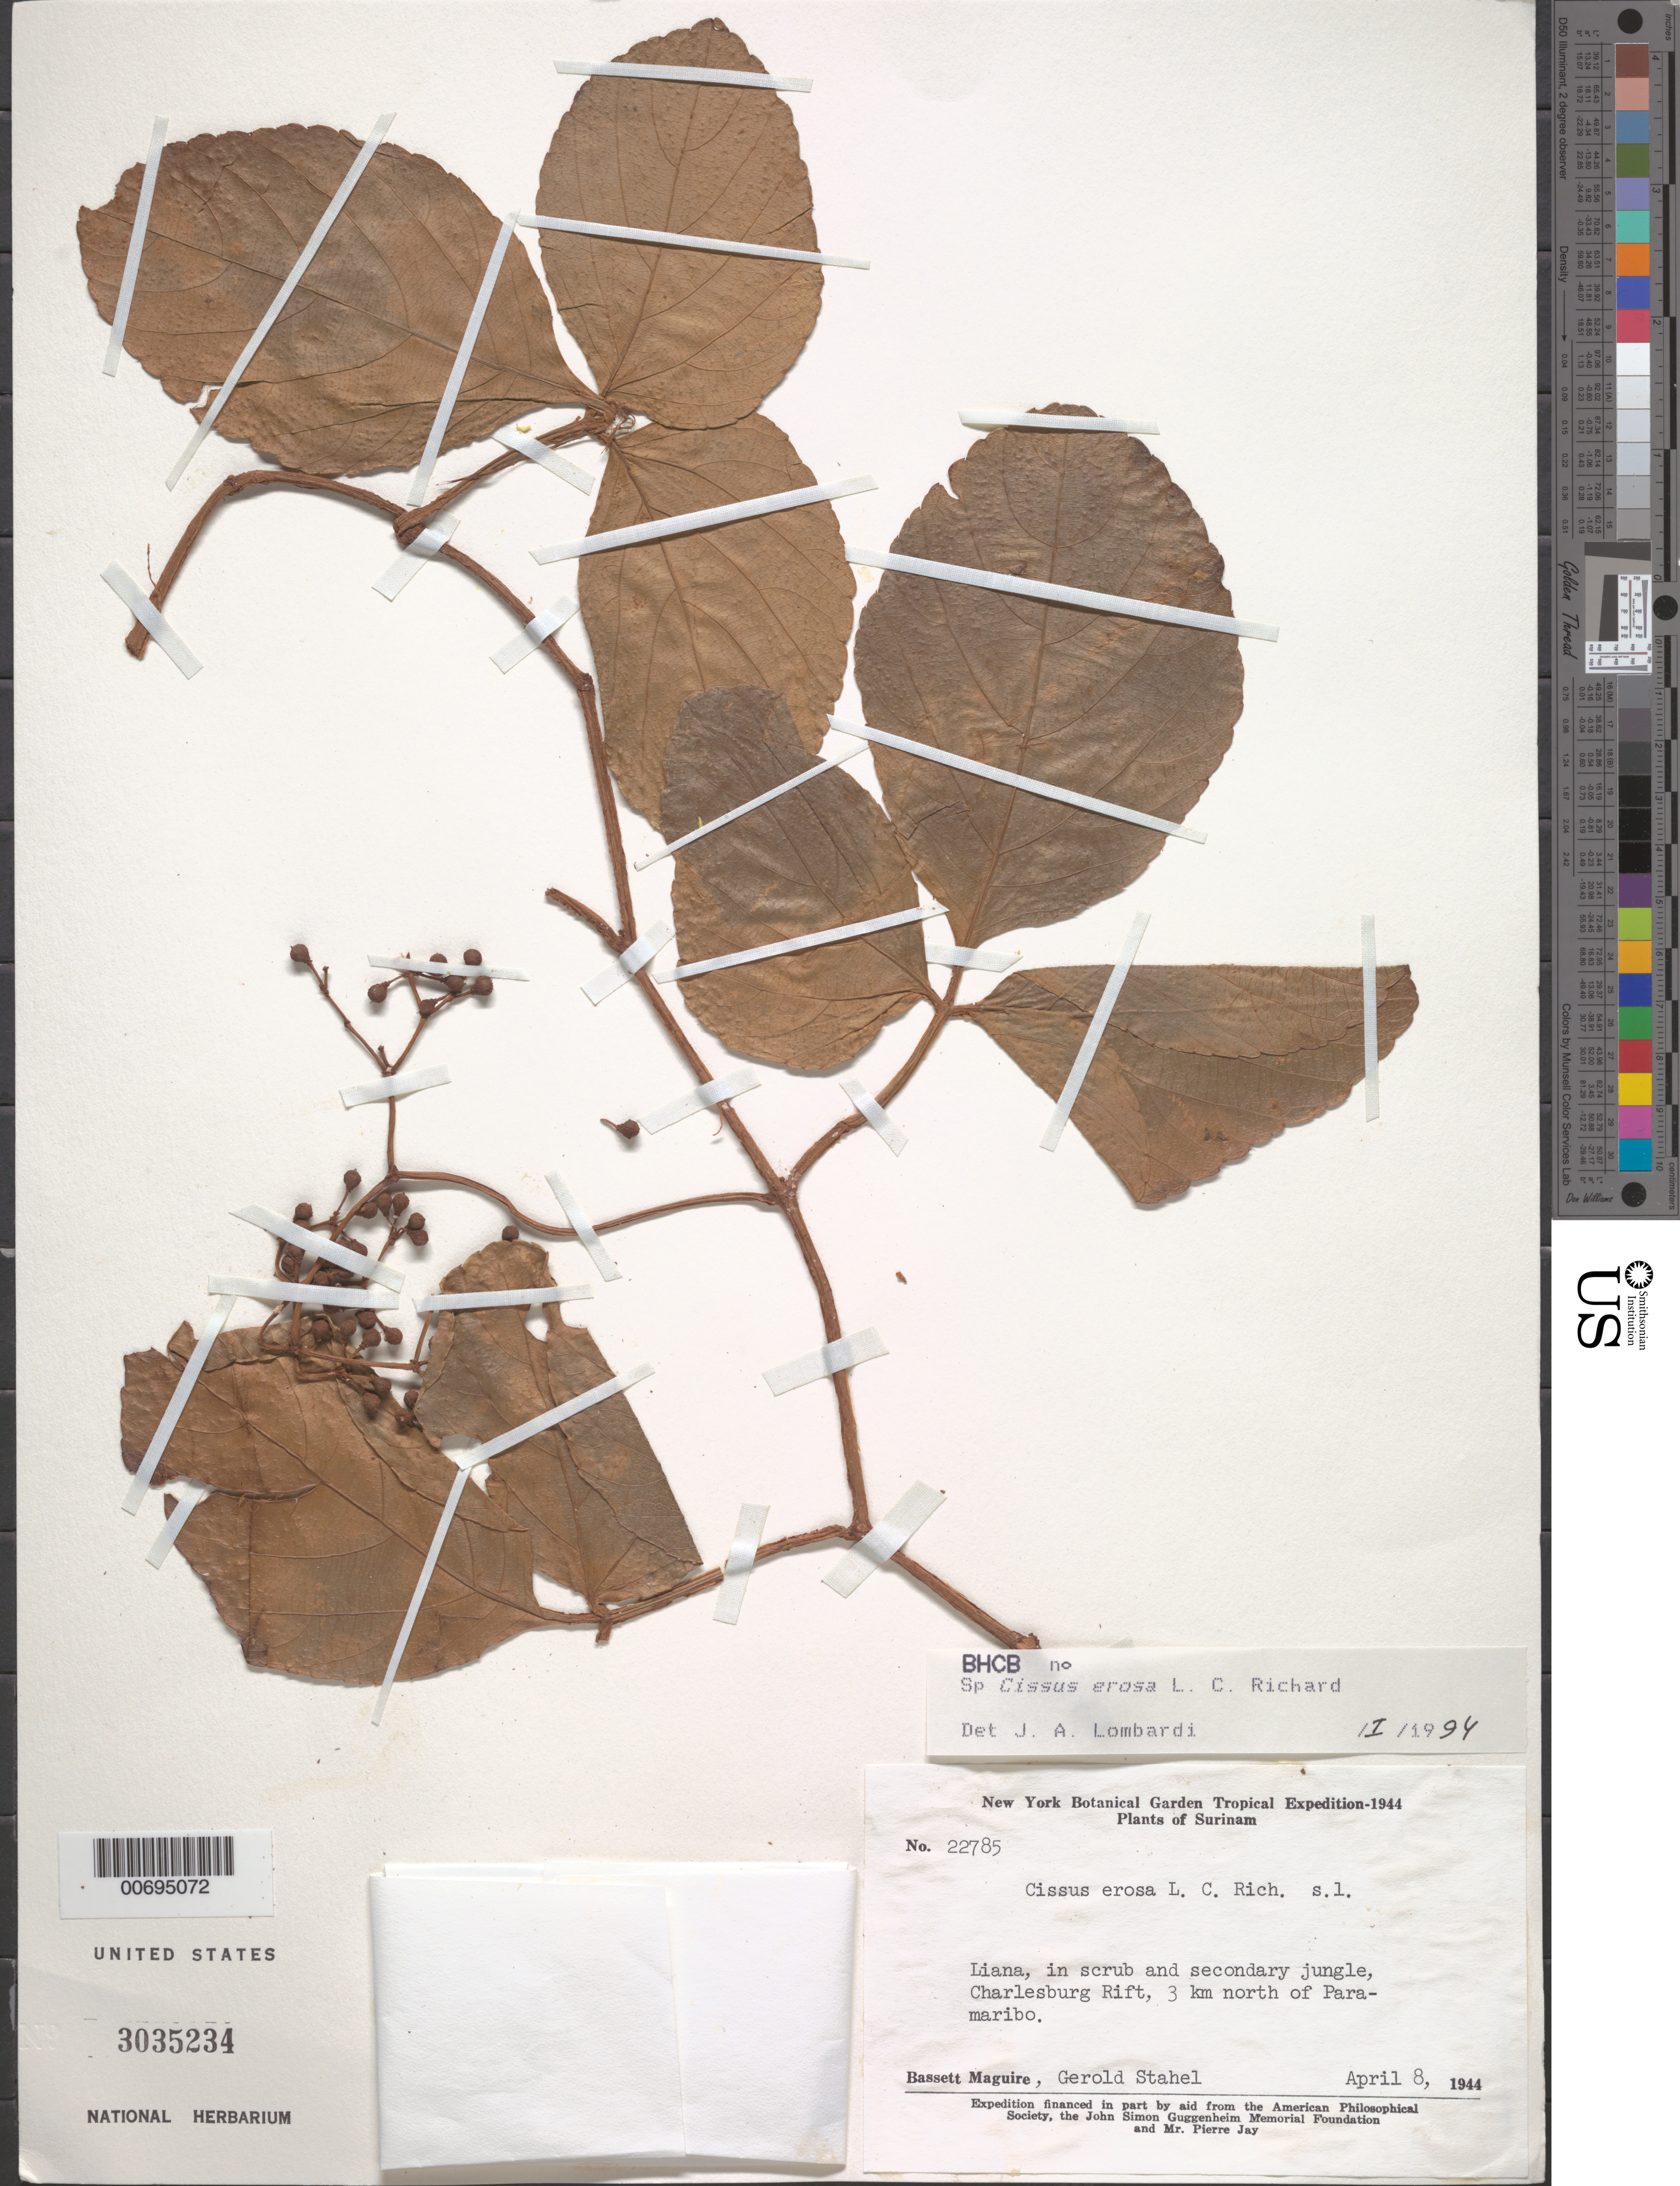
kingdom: Plantae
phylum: Tracheophyta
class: Magnoliopsida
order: Vitales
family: Vitaceae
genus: Cissus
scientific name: Cissus erosa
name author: Rich.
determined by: Lombardi, Julio A.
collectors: B. Maguire & G. Stahel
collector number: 22785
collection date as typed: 8-Apr-44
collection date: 1944-04-08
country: Suriname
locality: Paramaribo, 3 km N of, Charlesburg Rift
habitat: Scrub and secondary jungle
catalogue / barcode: US 3035234